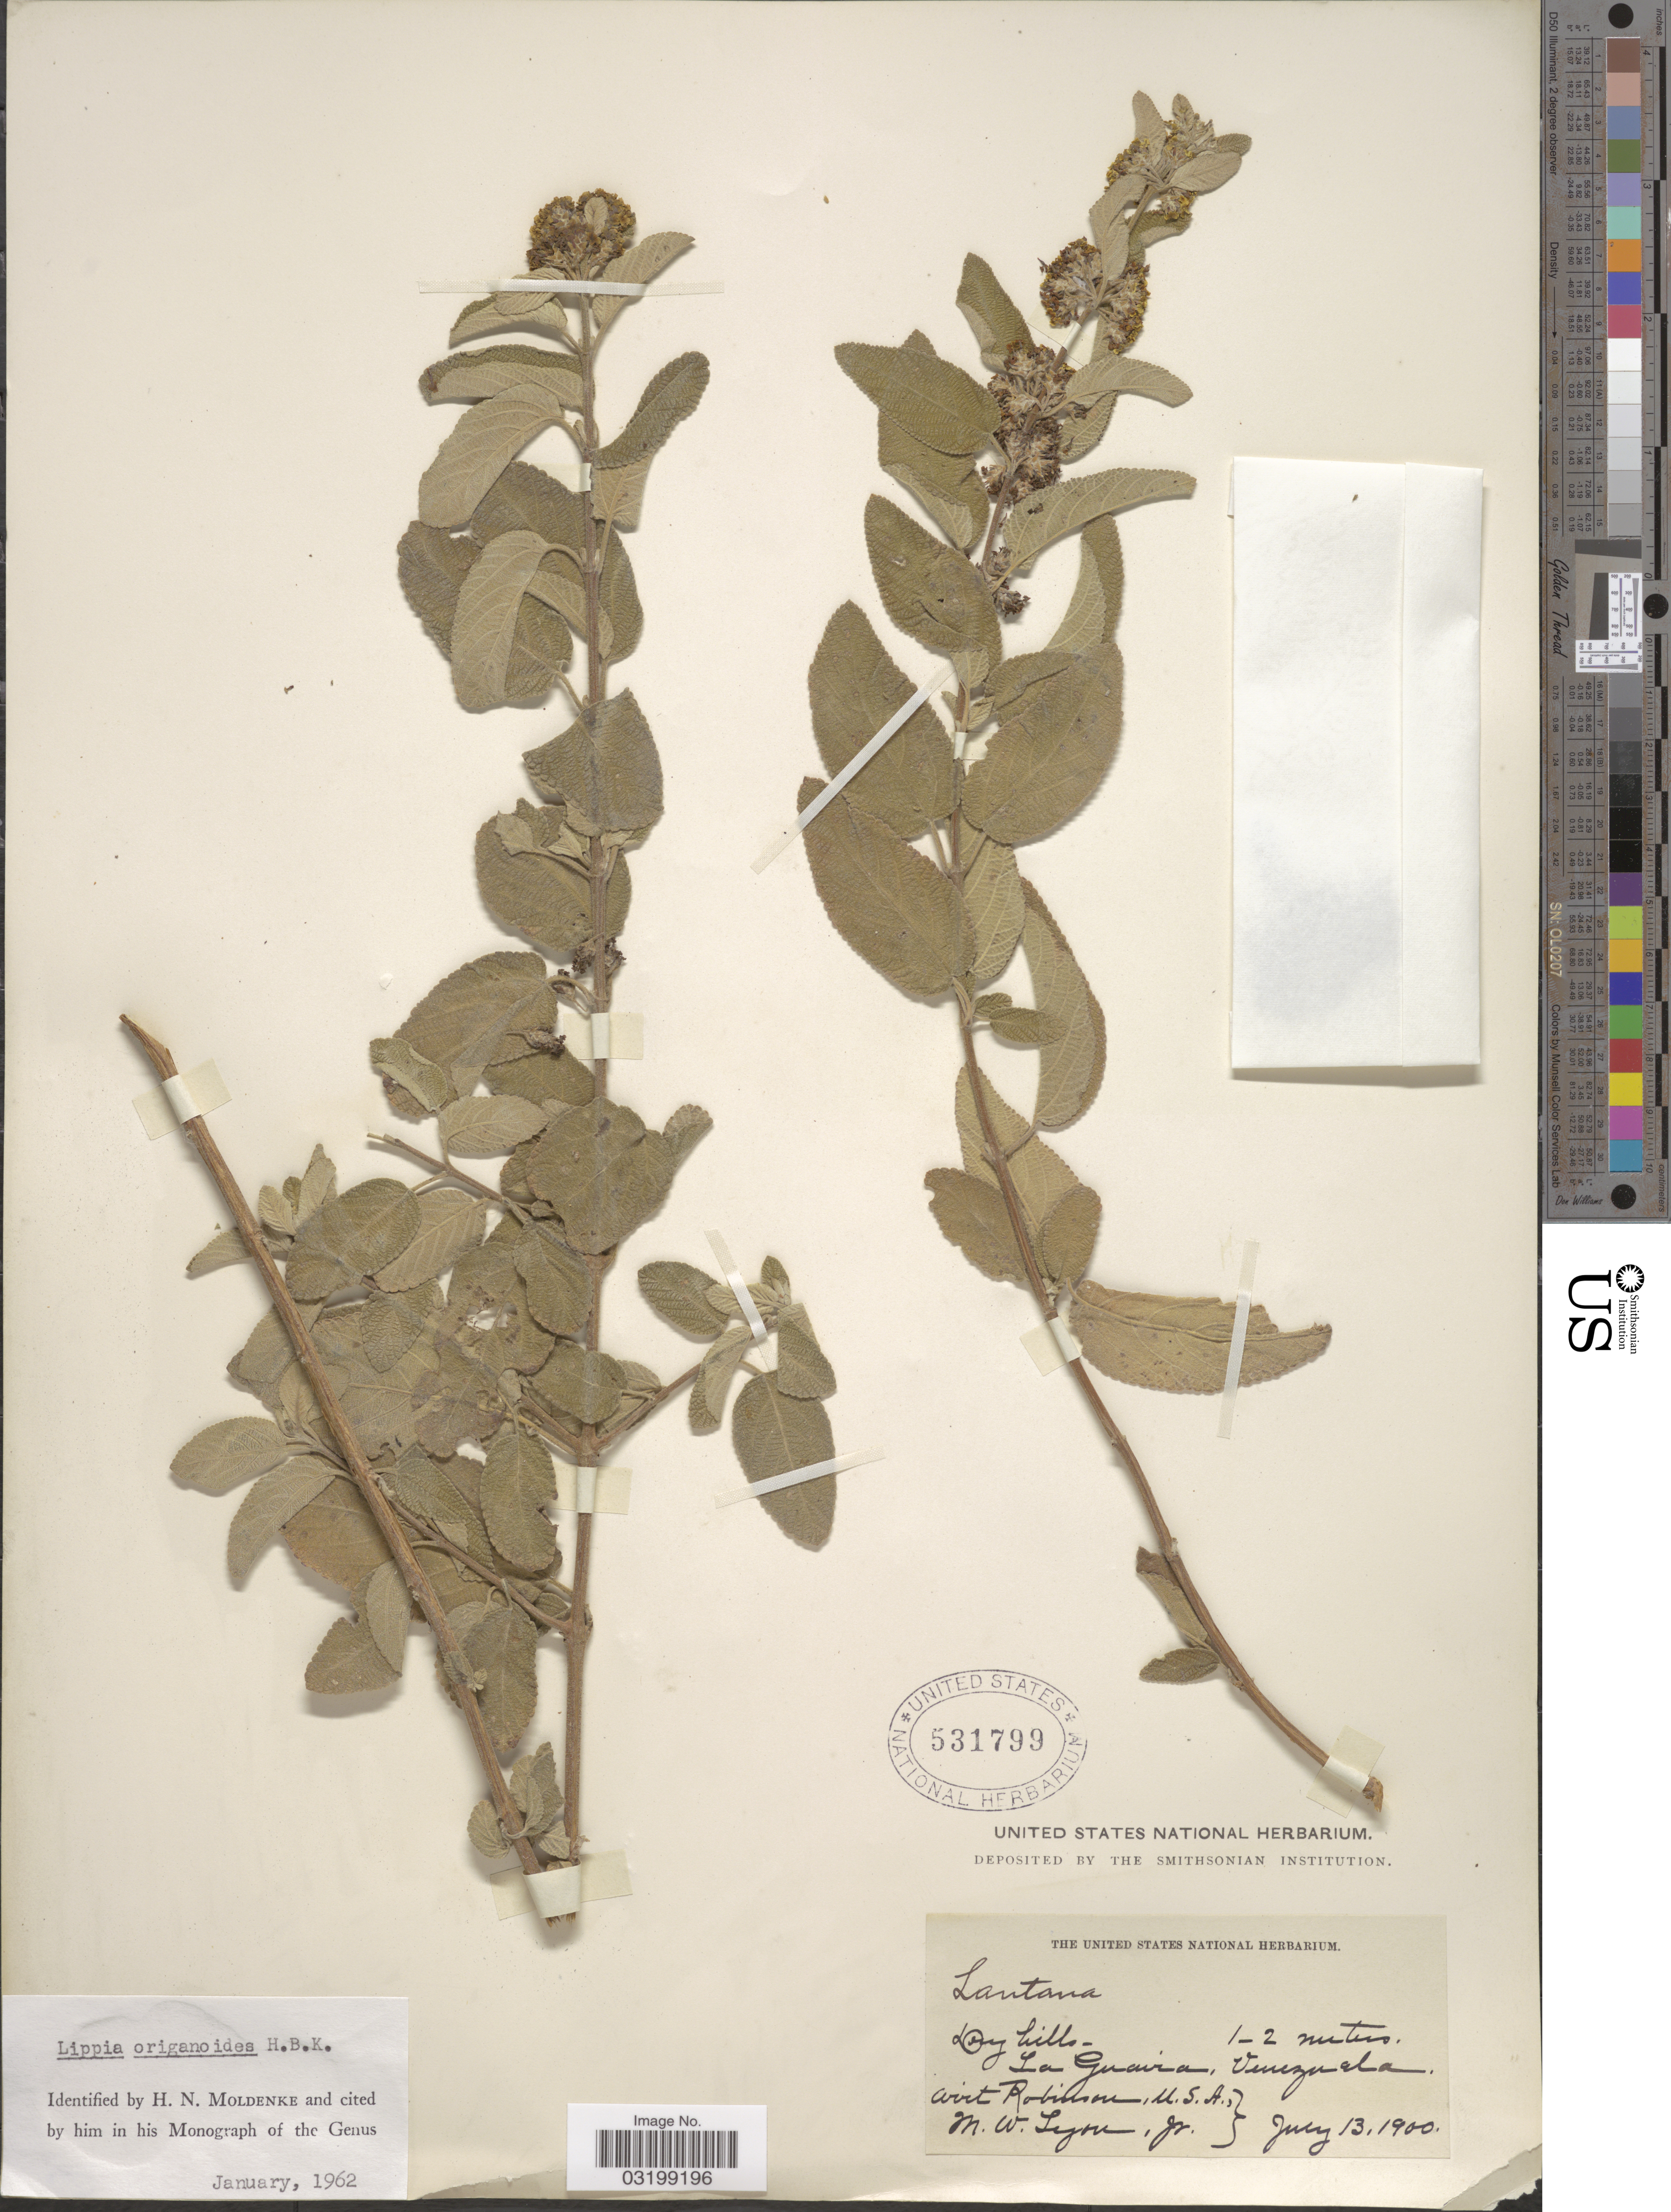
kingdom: Plantae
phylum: Tracheophyta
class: Magnoliopsida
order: Lamiales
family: Verbenaceae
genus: Lippia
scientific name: Lippia origanoides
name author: Kunth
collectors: W. Robinson & M. Lyon Jr.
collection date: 1900-07-13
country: Venezuela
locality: Dry hills. La Guairia.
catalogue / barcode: US 531799